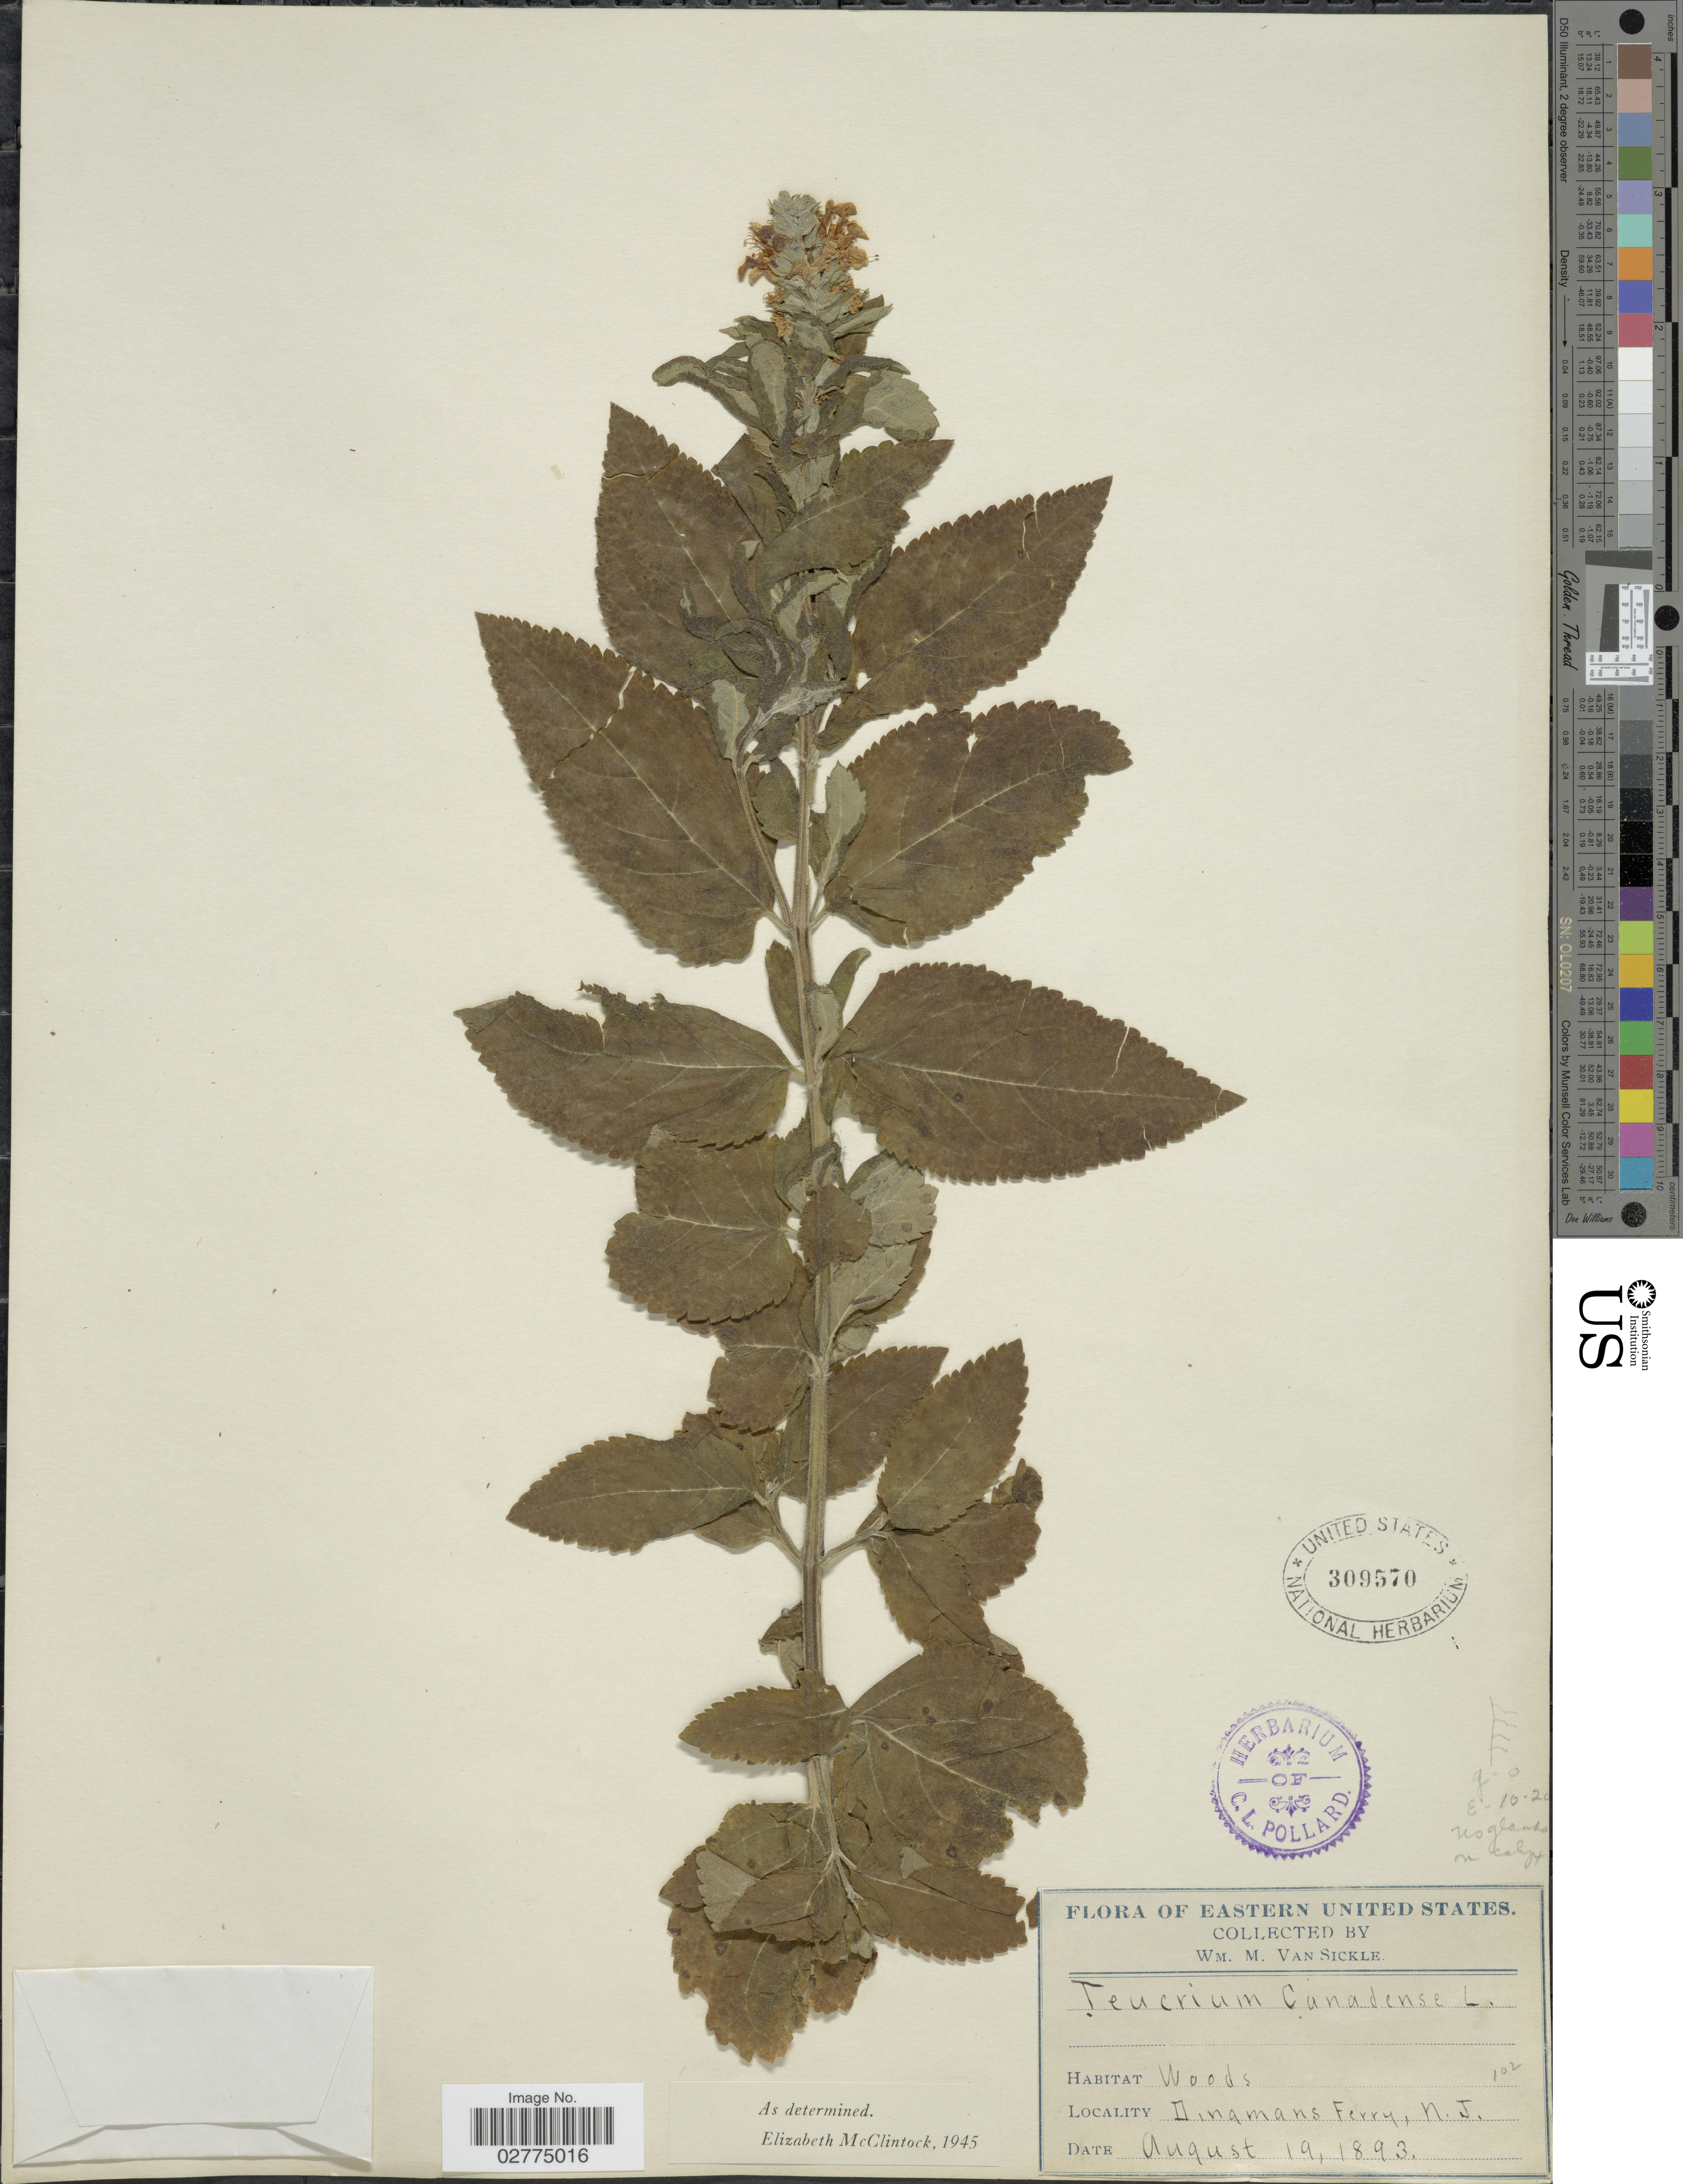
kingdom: Plantae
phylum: Tracheophyta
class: Magnoliopsida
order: Lamiales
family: Lamiaceae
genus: Teucrium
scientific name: Teucrium canadense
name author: L.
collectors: W. M. Van Sickle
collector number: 102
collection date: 1893-08-19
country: United States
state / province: New Jersey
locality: Eastern United States. Dingmans Ferry.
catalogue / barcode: US 309570